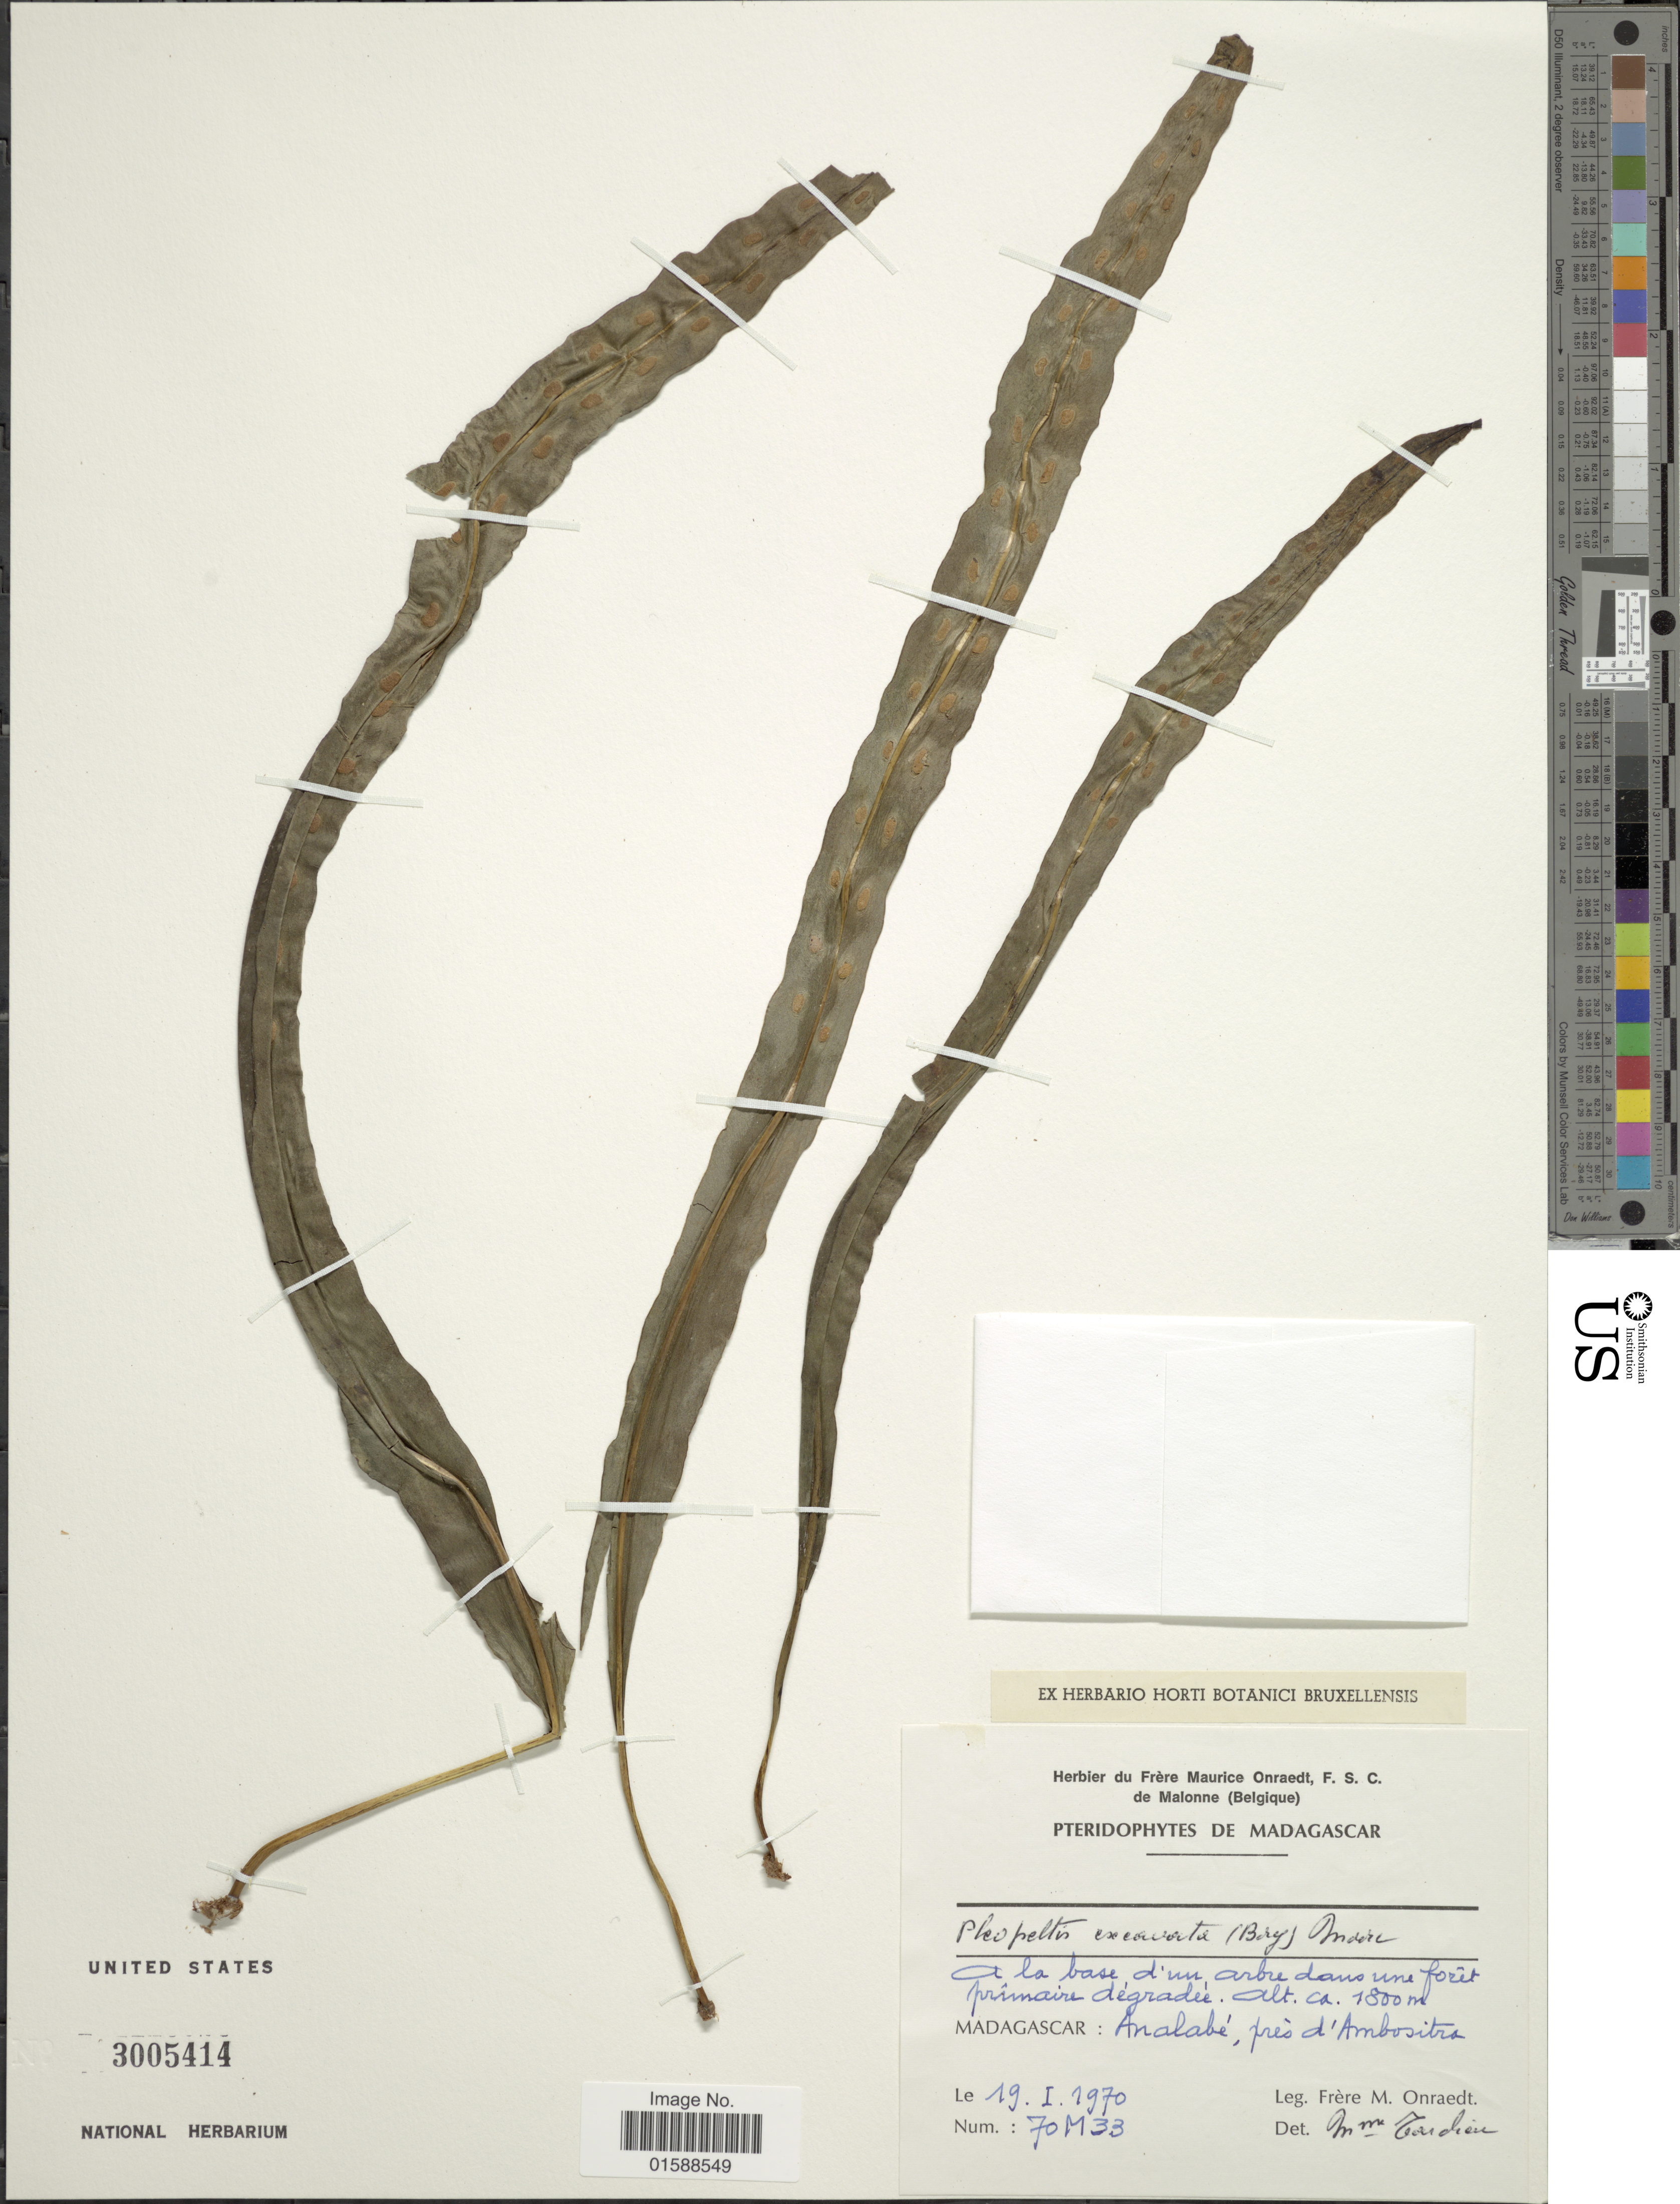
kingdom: Plantae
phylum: Tracheophyta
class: Polypodiopsida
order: Polypodiales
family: Polypodiaceae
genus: Lepisorus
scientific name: Lepisorus excavatus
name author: (Bory ex Willd.) Ching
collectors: F. Onraedt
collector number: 70M33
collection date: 1970-01-19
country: Madagascar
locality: Analabé, prés d'Ambositra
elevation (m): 1800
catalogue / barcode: US 3005414